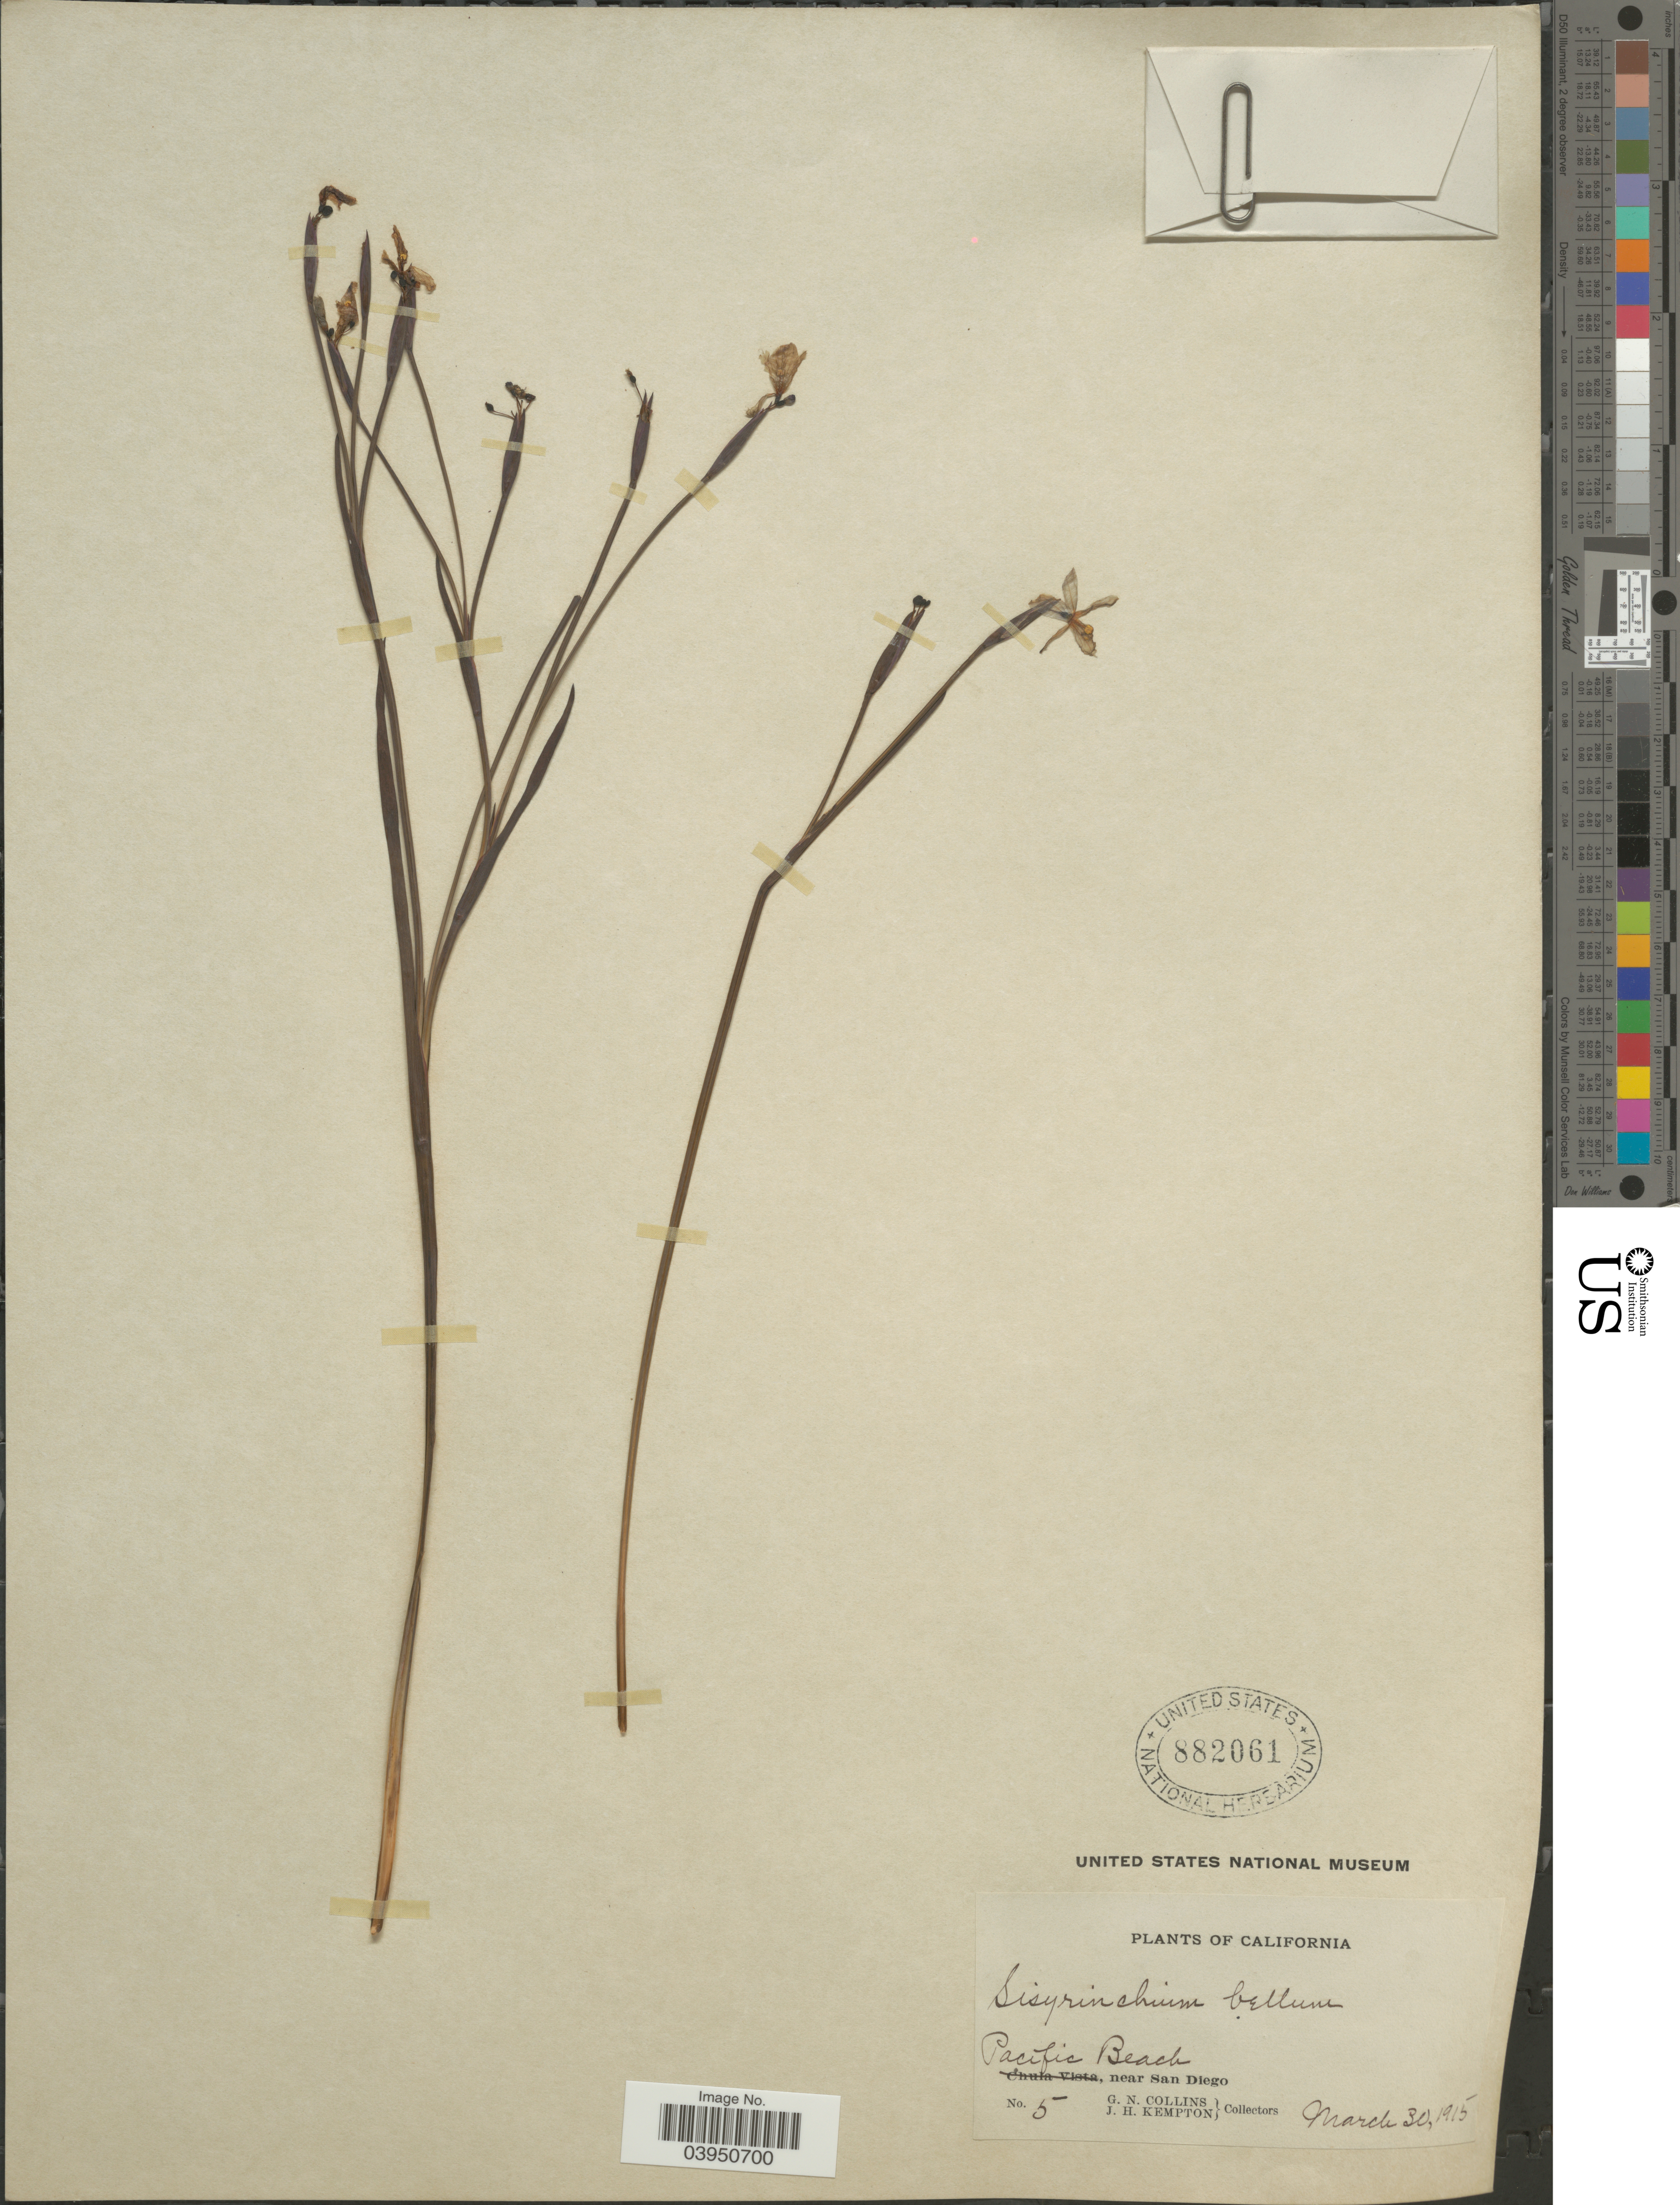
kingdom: Plantae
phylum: Tracheophyta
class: Liliopsida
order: Asparagales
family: Iridaceae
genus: Sisyrinchium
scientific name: Sisyrinchium bellum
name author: S. Watson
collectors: G. Collins & J. H. Kempton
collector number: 5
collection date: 1915-03-30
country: United States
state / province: California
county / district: San Diego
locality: Pacific Beach, near San Diego.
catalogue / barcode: US 882061